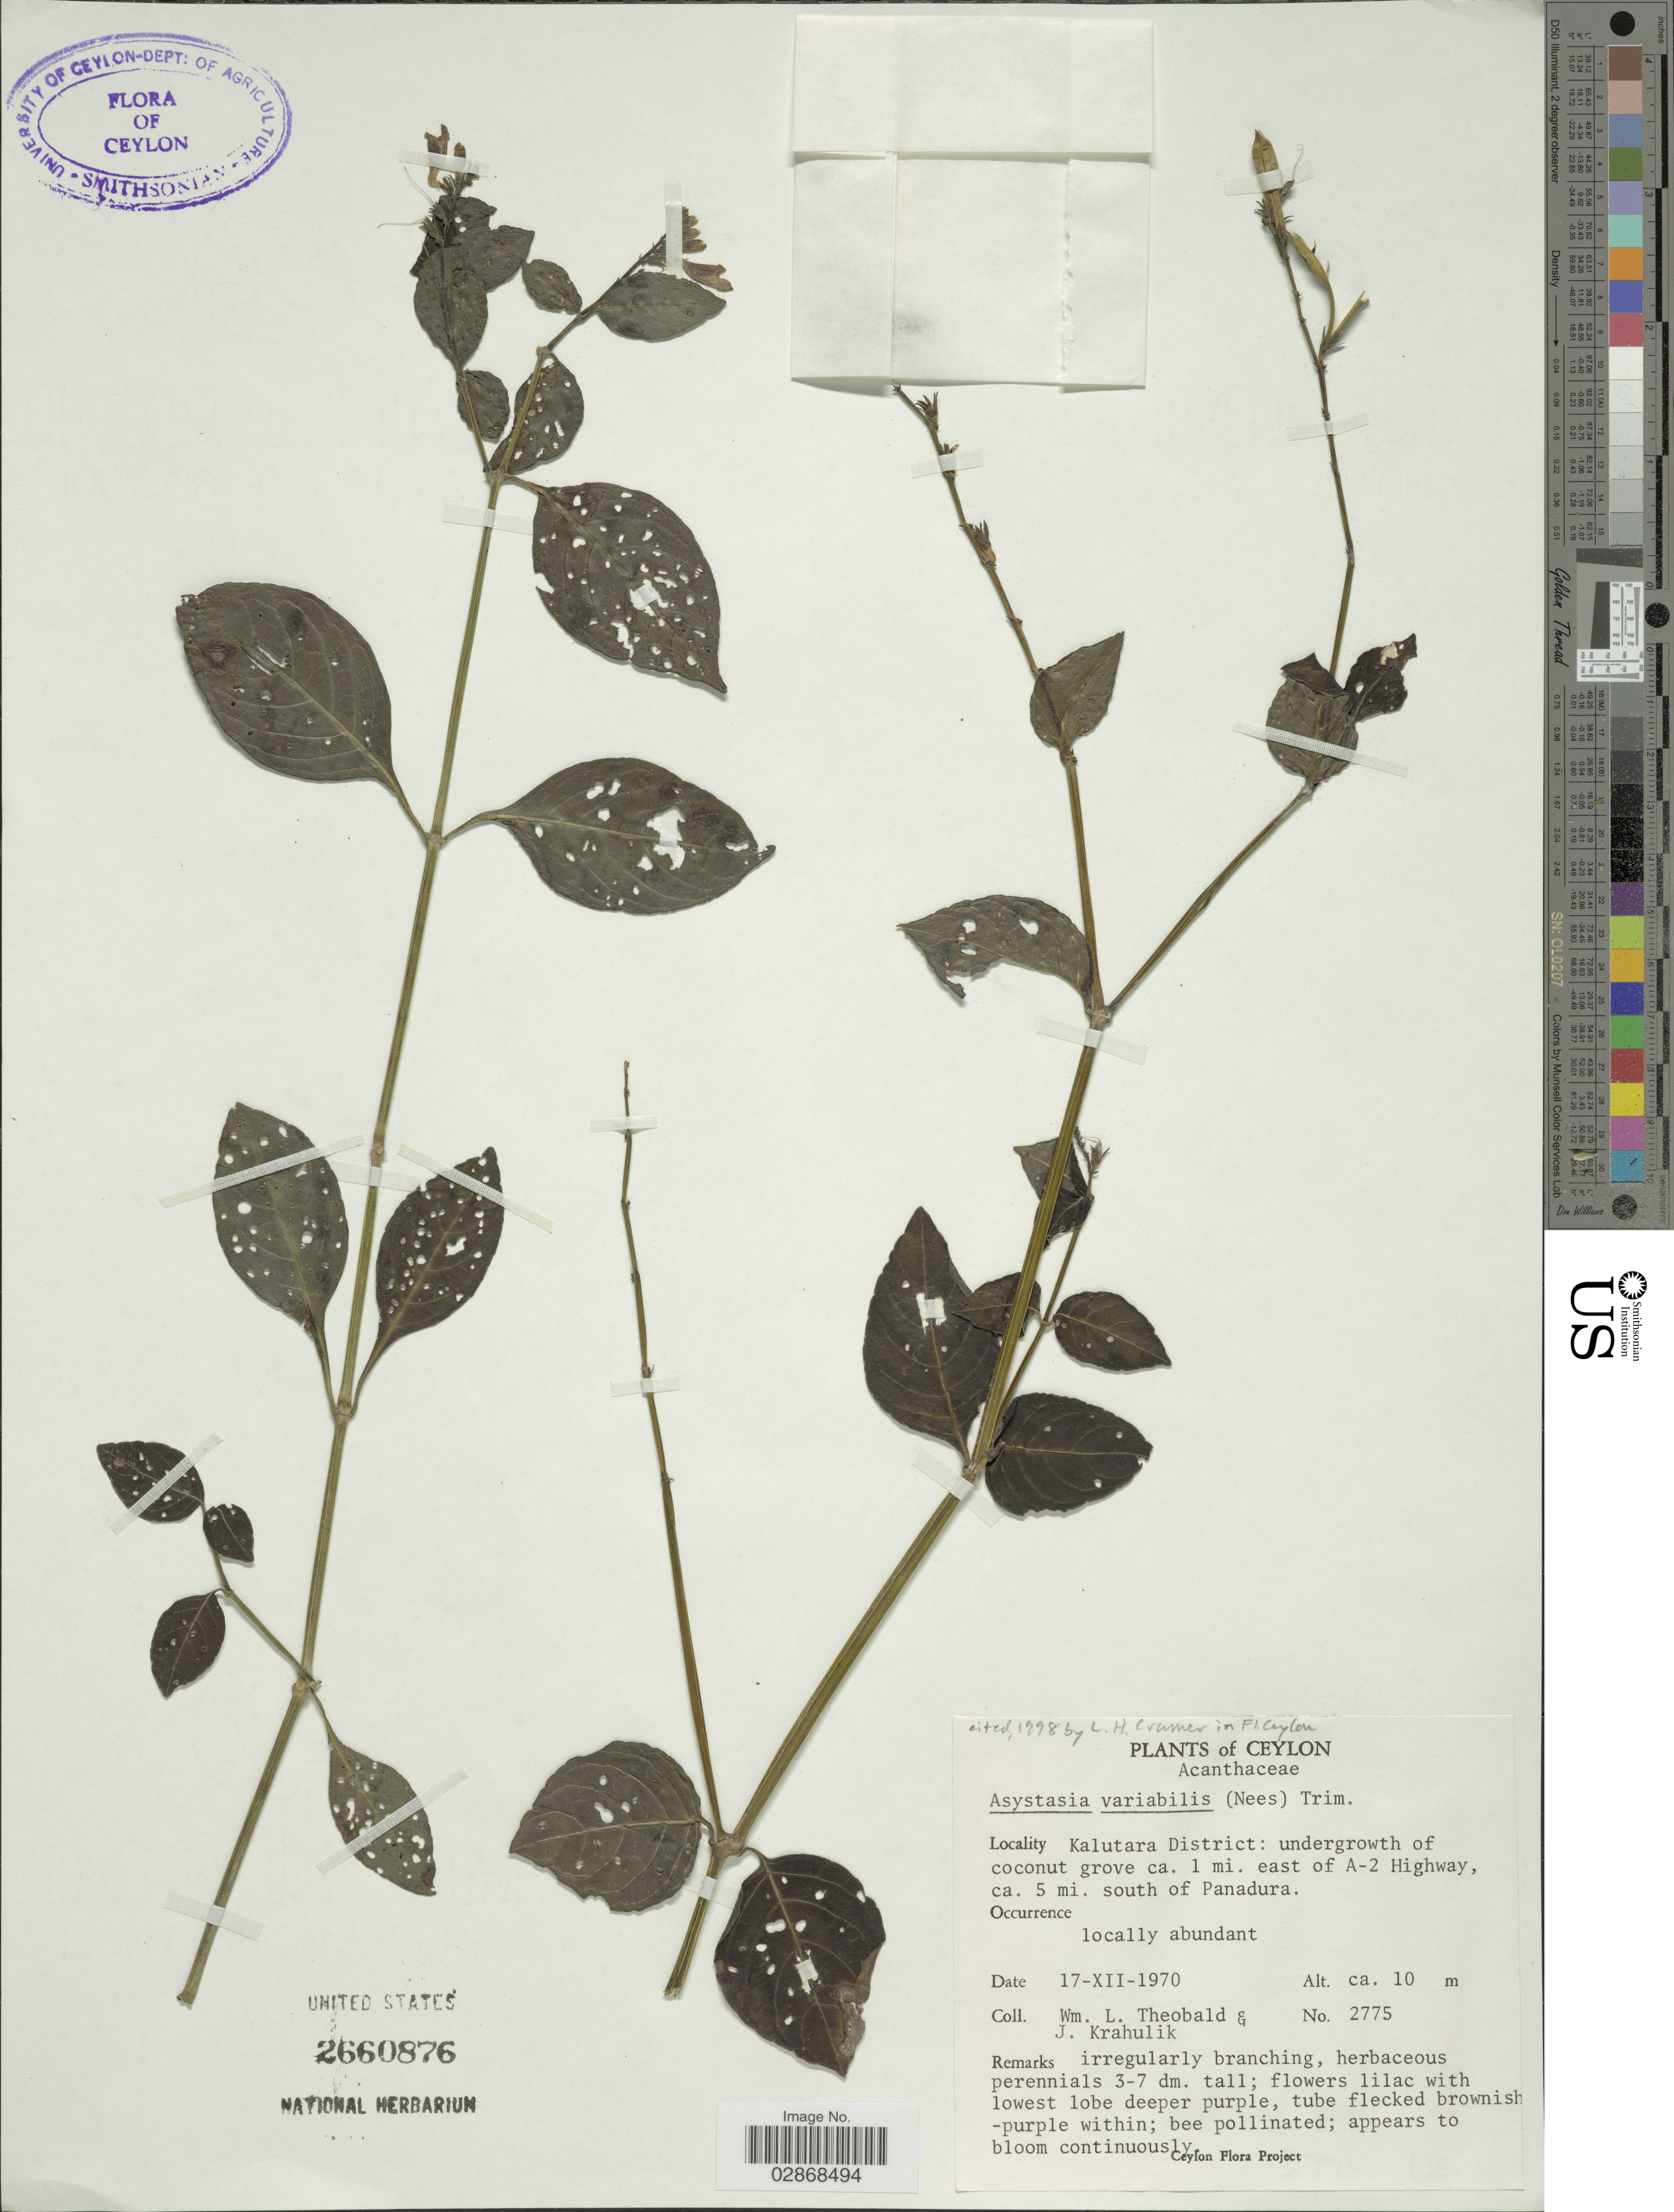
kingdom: Plantae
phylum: Tracheophyta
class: Magnoliopsida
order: Lamiales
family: Acanthaceae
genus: Asystasia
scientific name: Asystasia variabilis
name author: Trimen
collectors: W. L. Theobald & J. Krahulik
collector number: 2775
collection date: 1970-12-17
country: Sri Lanka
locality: Ceylon. Kalutara District: undergrowth of coconut grove ca. 1 mi. east of A-2 Highway, ca. 5 mi. south of Panadura.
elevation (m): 10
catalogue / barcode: US 2660876